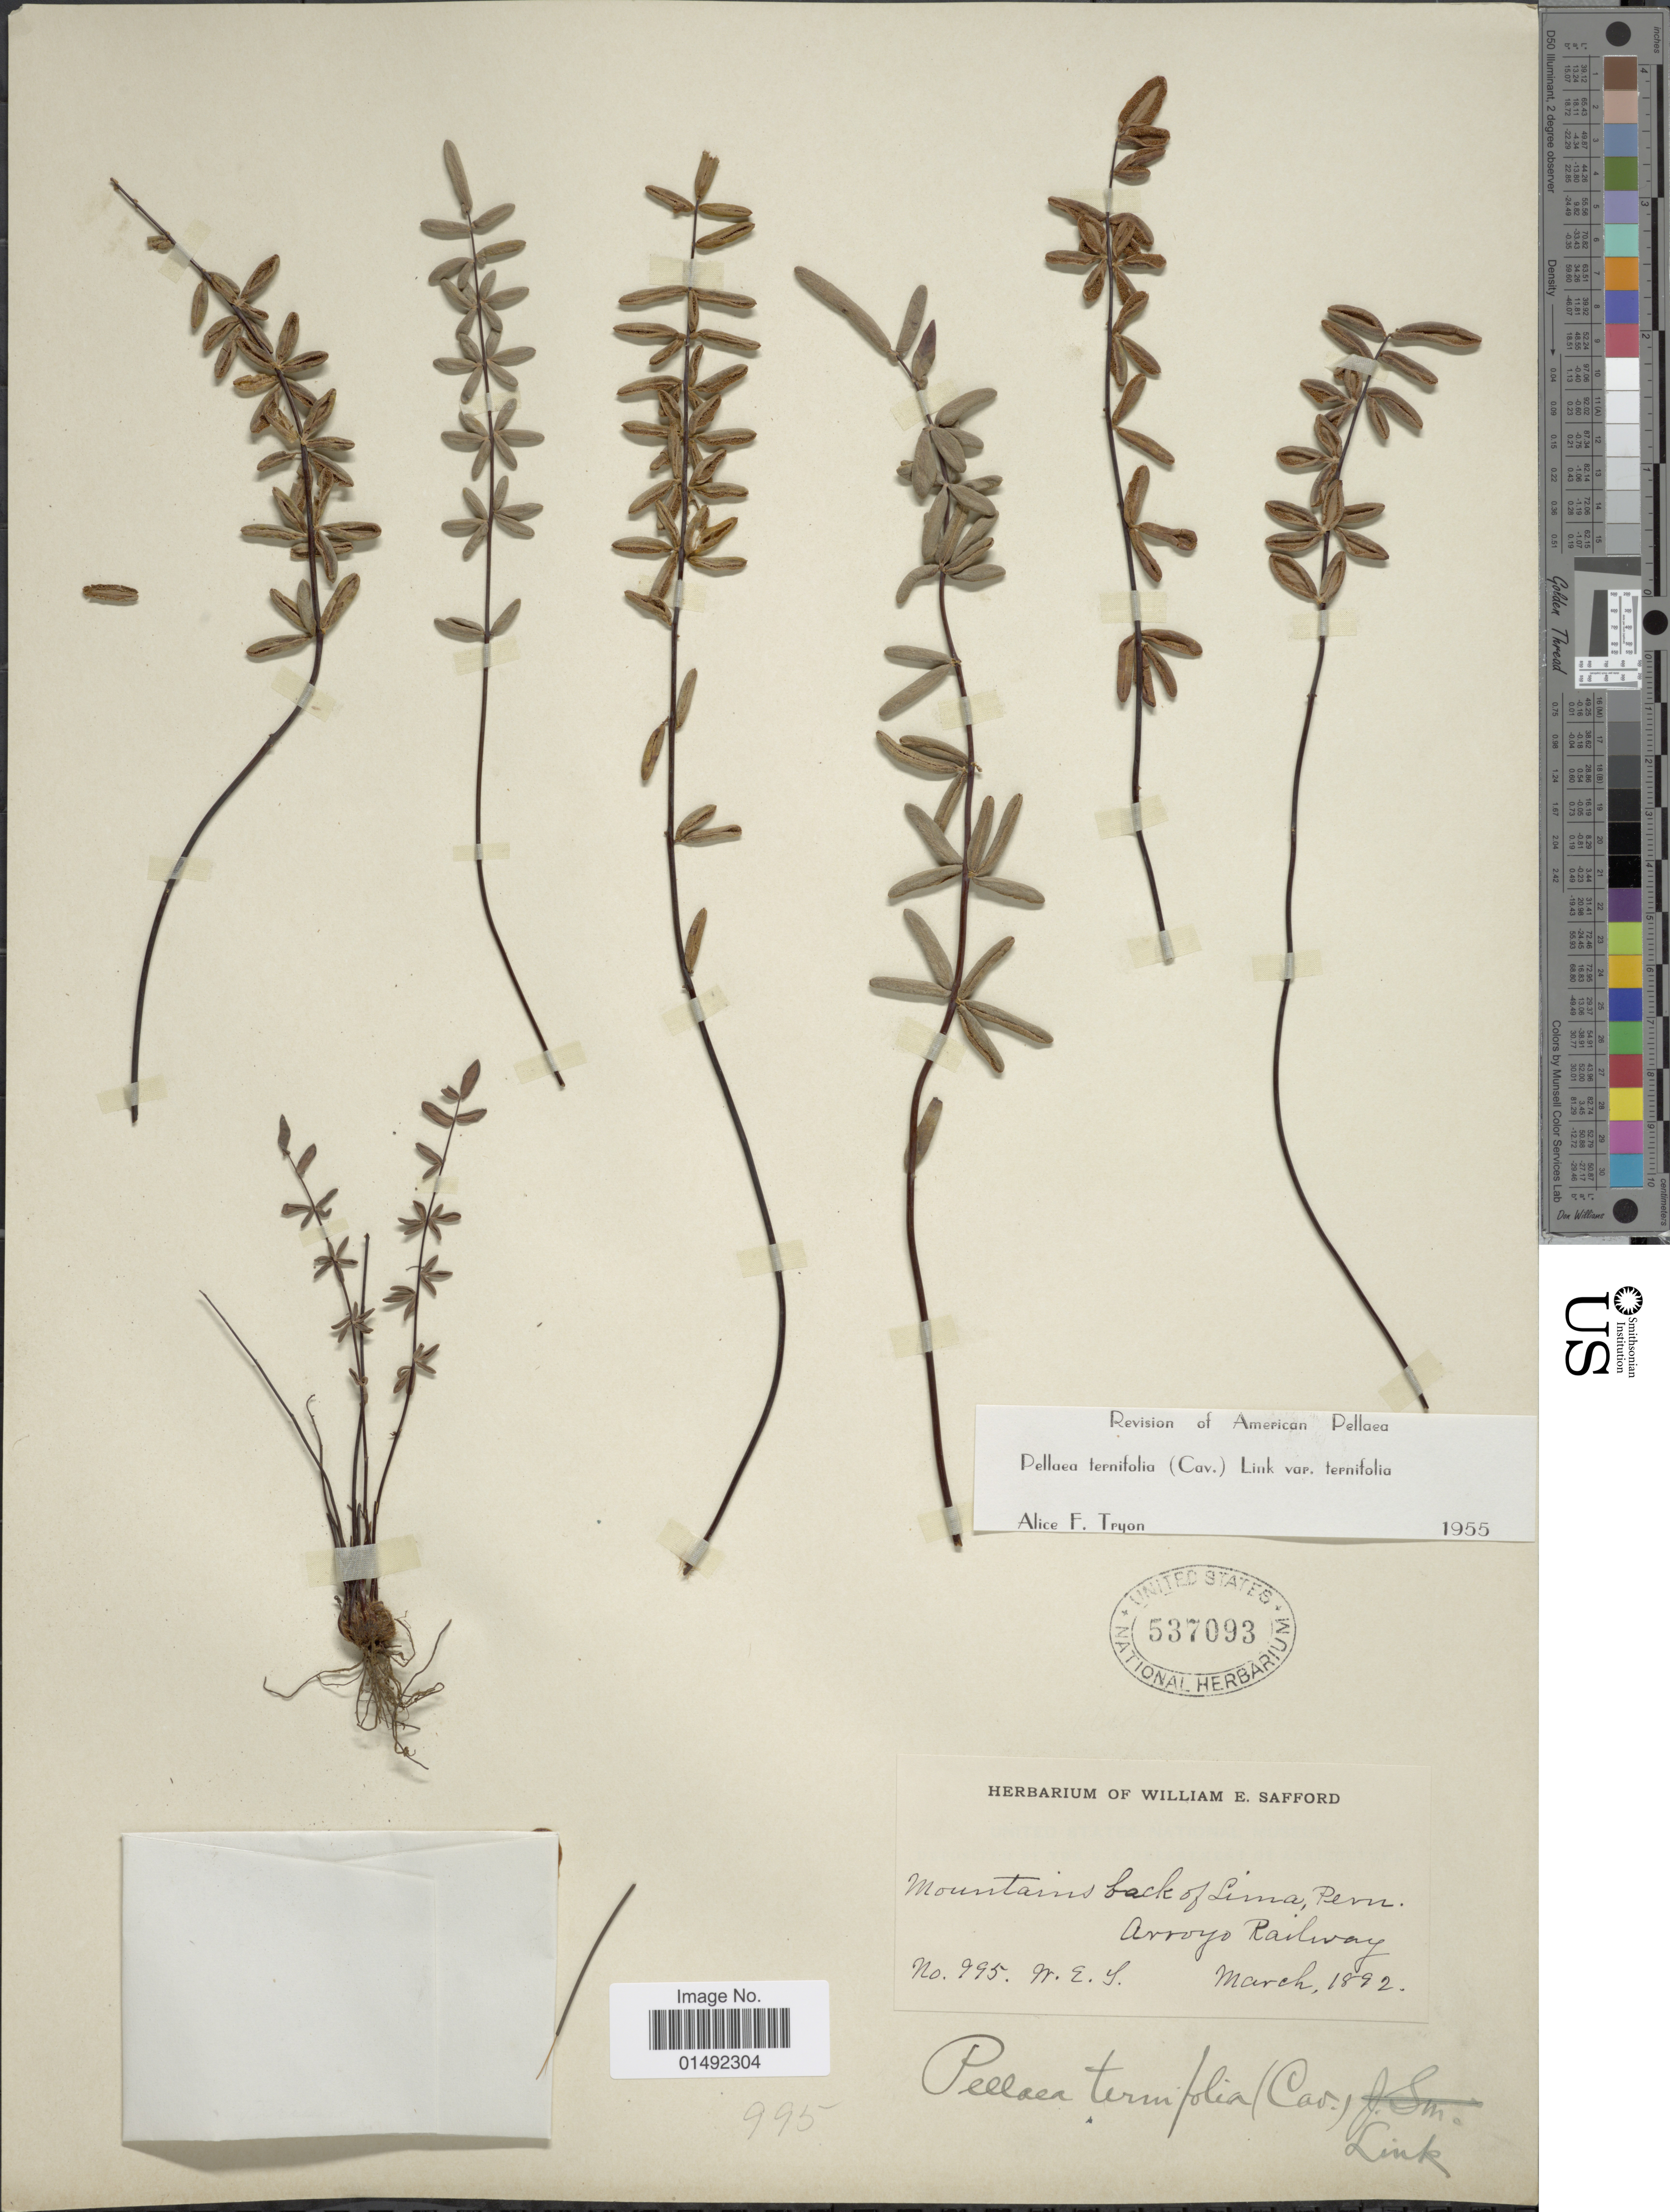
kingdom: Plantae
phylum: Tracheophyta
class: Polypodiopsida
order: Polypodiales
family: Pteridaceae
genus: Pellaea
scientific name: Pellaea ternifolia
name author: (Cav.) Link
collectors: W. E. Safford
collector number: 995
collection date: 1892-03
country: Peru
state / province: Lima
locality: Mountains back of Lima, Arroyo Railway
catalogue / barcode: US 537093